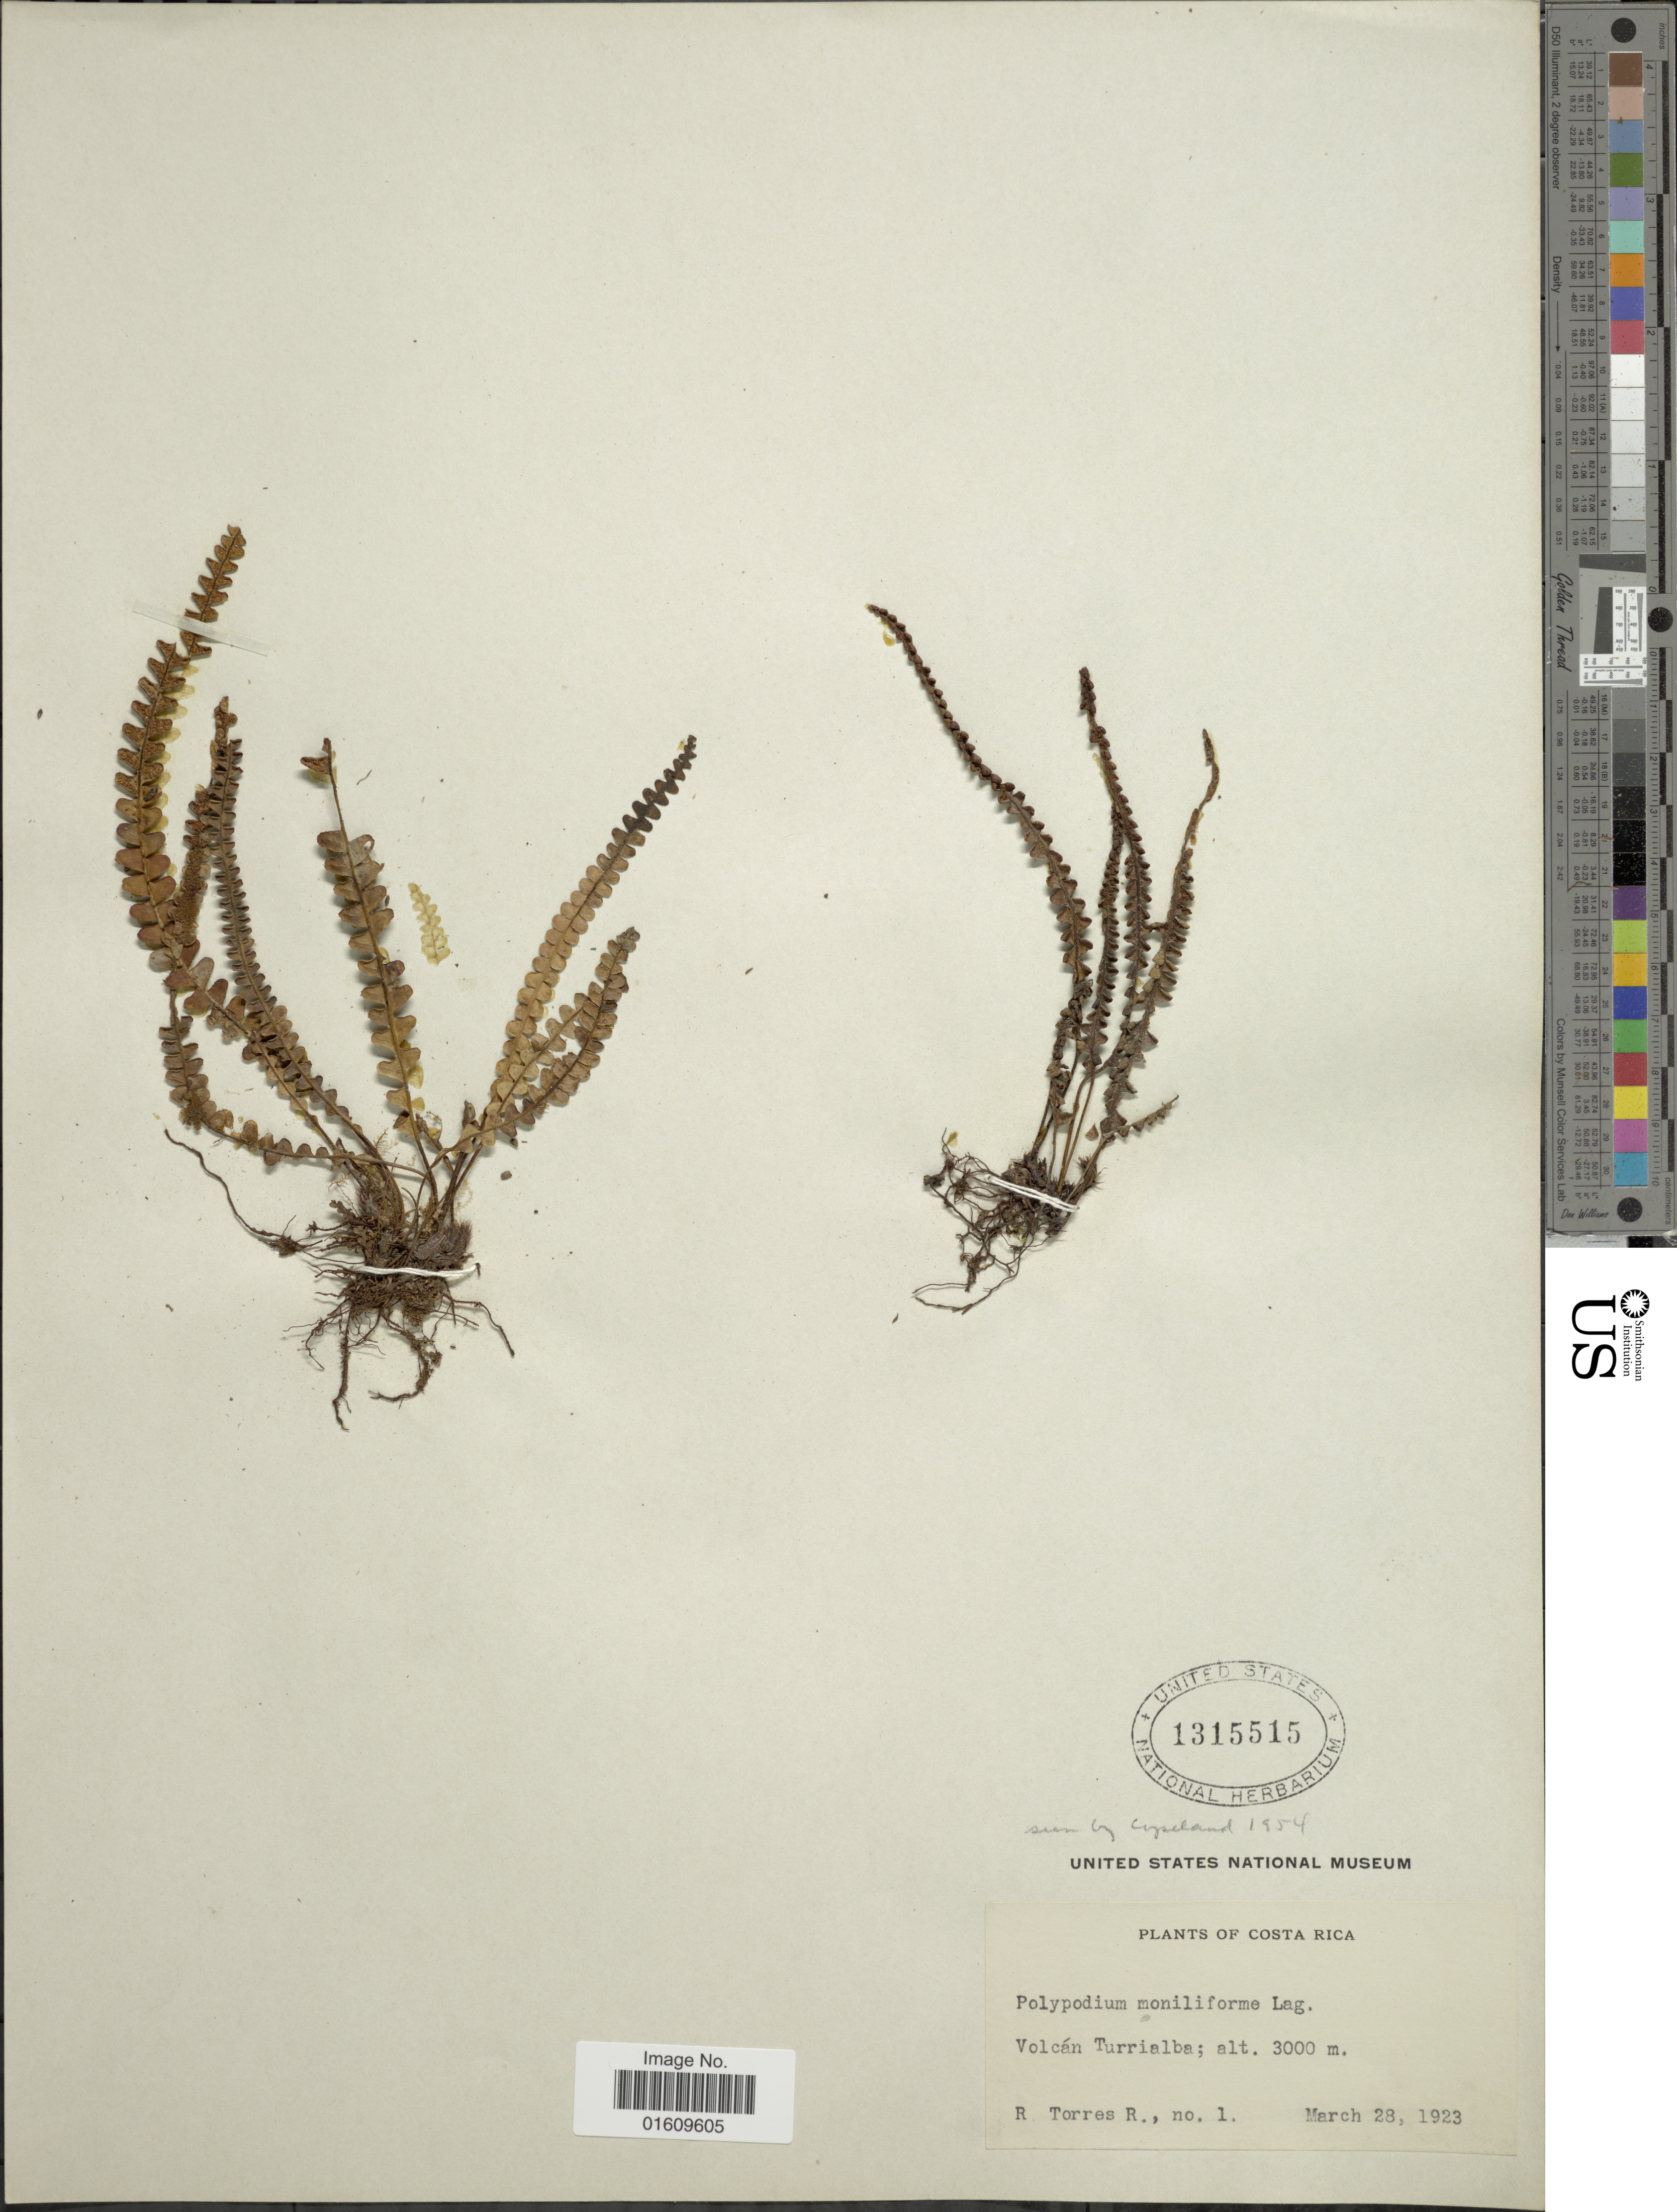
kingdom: Plantae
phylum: Tracheophyta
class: Polypodiopsida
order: Polypodiales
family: Polypodiaceae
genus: Melpomene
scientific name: Melpomene moniliformis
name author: (Lag. ex Sw.) A.R. Sm. & R.C. Moran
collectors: R. Torres R.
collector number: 1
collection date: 1923-03-28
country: Costa Rica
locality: Volcan,Turrialba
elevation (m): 3000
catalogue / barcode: US 1315515